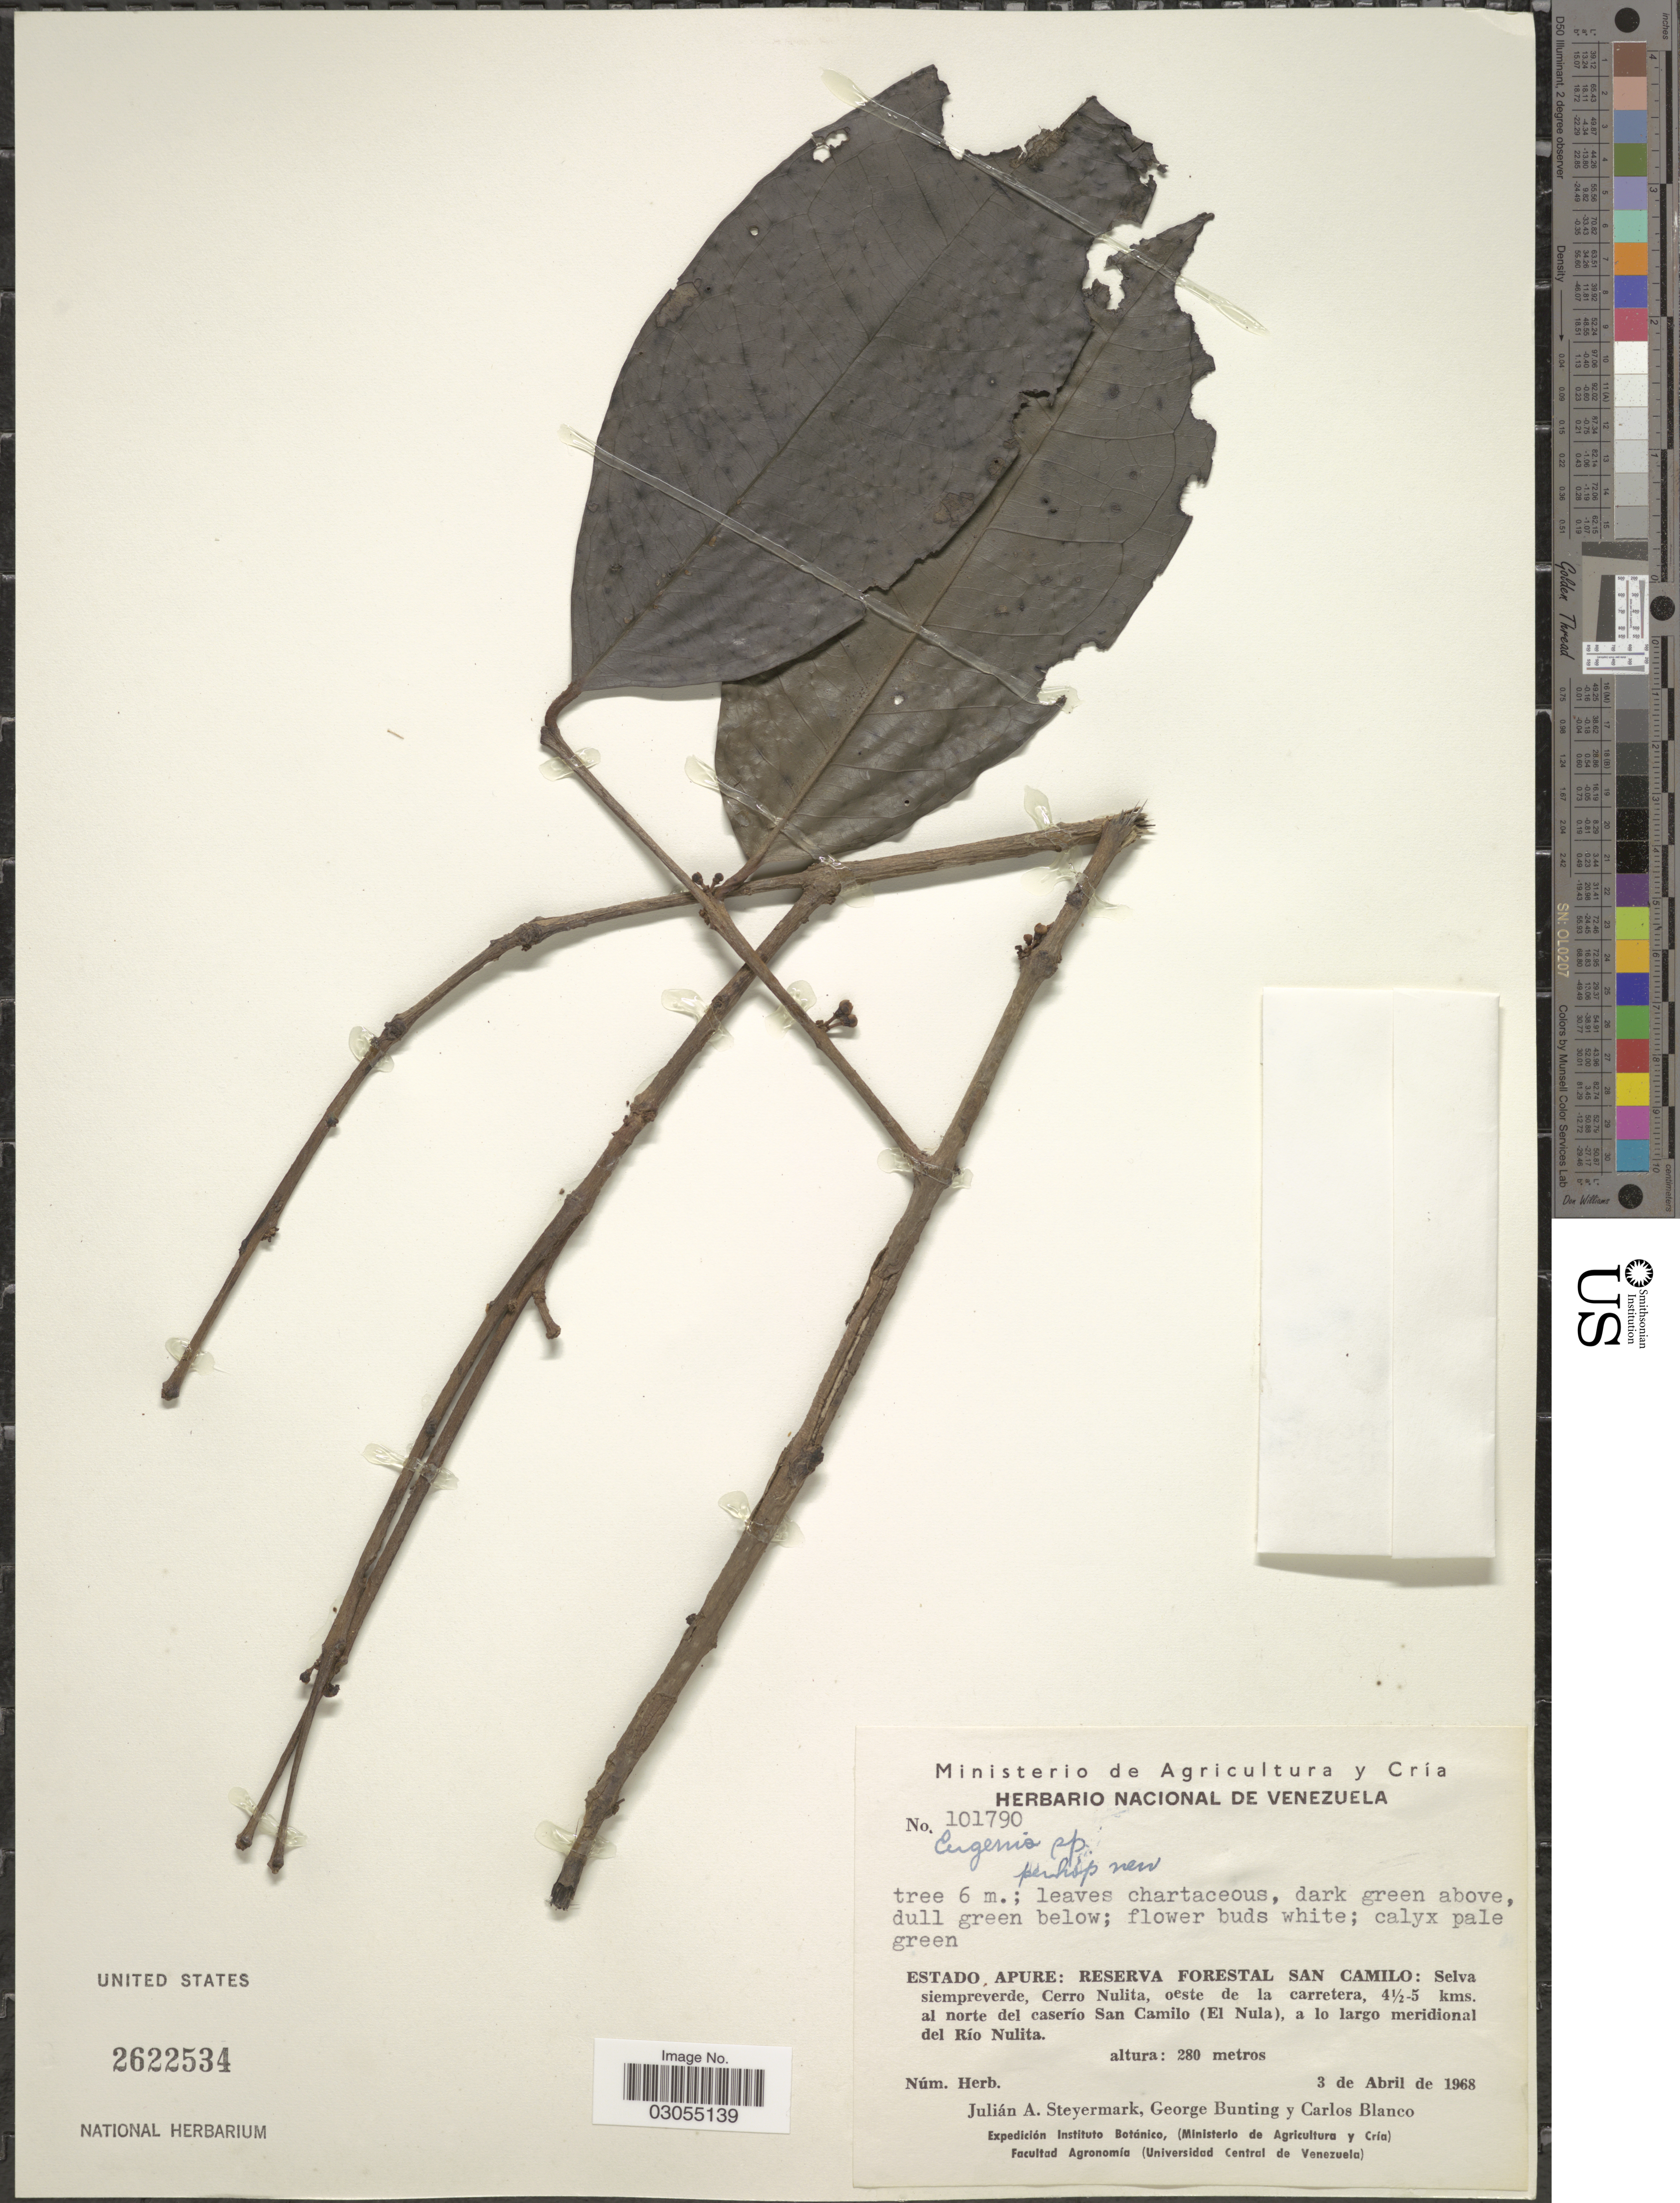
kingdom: Plantae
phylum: Tracheophyta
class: Magnoliopsida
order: Myrtales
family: Myrtaceae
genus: Eugenia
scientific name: Eugenia sp.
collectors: J. Steyermark, G. Bunting & C. Blanco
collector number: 101790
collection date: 1968-04-03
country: Venezuela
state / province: Apure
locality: Reserva Florestal San Camilo: Selva siempreverde, Cerro Nulita, oeste de la carretera, 4½-5 kms. al norte del caserío San Camilo (El Nula), a lo largo meridional del Río Nulita.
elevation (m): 280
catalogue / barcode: US 2622534